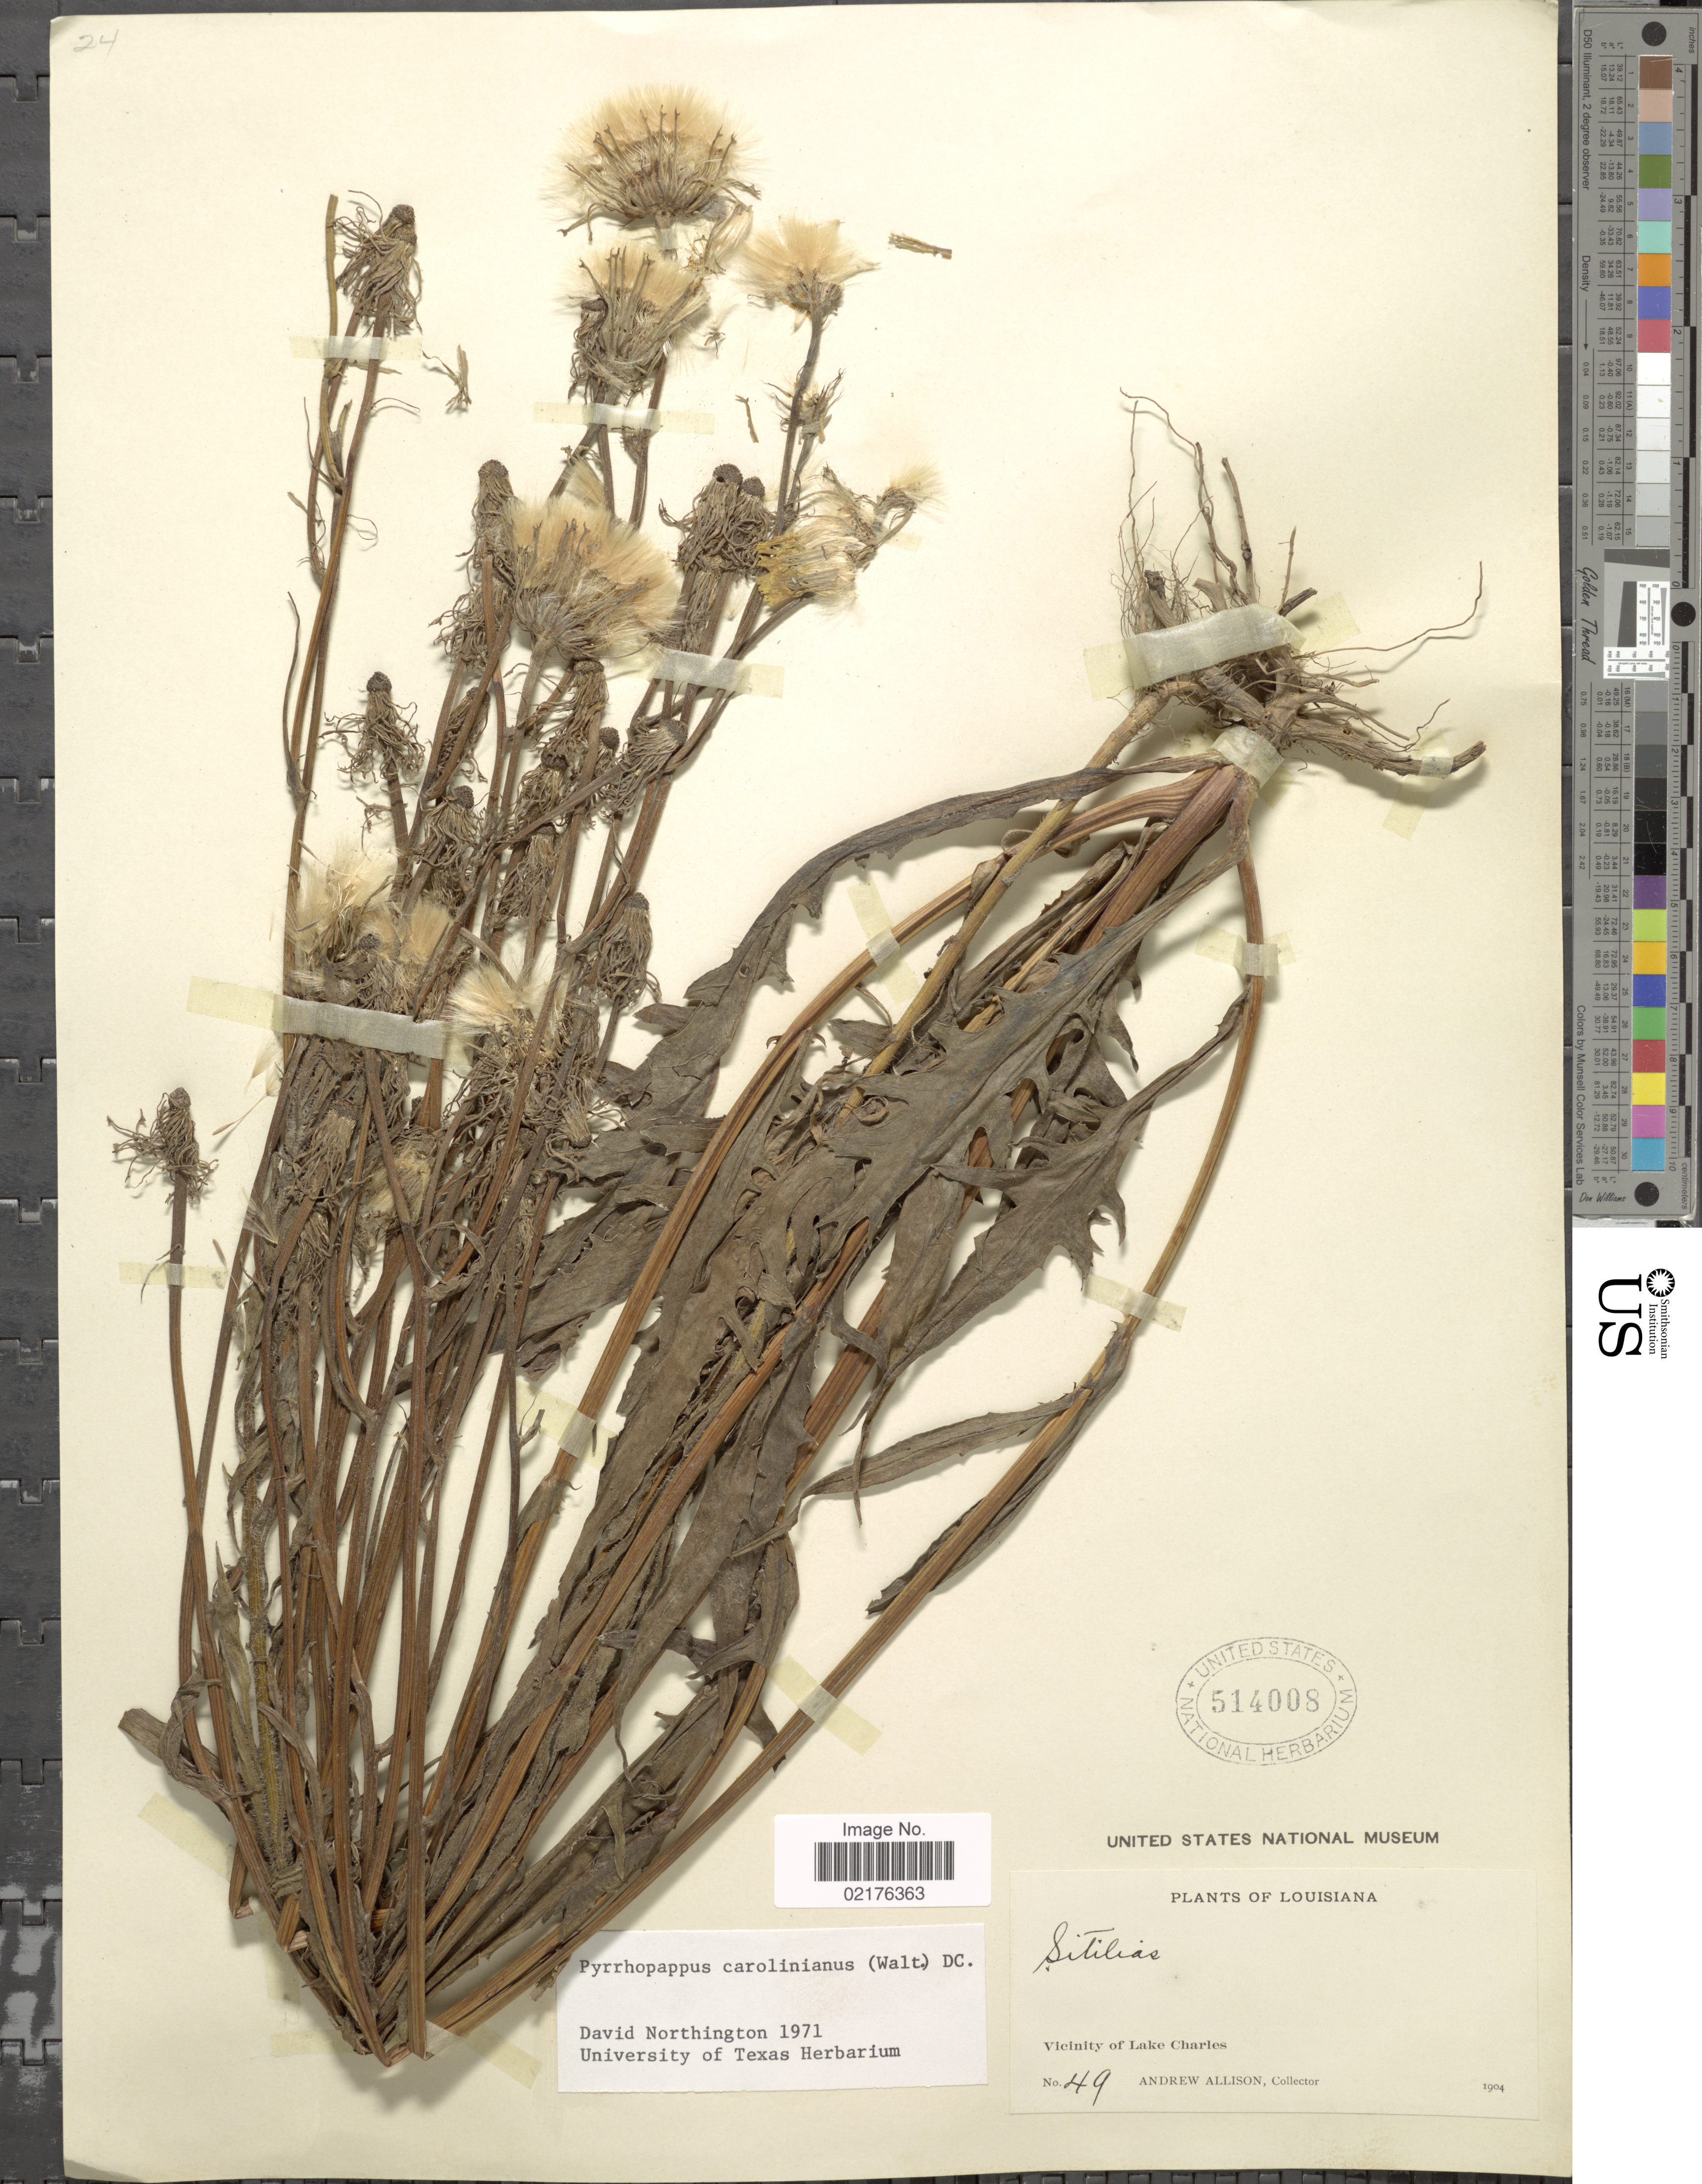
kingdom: Plantae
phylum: Tracheophyta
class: Magnoliopsida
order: Asterales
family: Asteraceae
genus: Pyrrhopappus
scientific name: Pyrrhopappus carolinianus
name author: (Walter) DC.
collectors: A. Allison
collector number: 49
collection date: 1904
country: United States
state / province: Louisiana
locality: Vicinity of Lake Charles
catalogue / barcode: US 514008